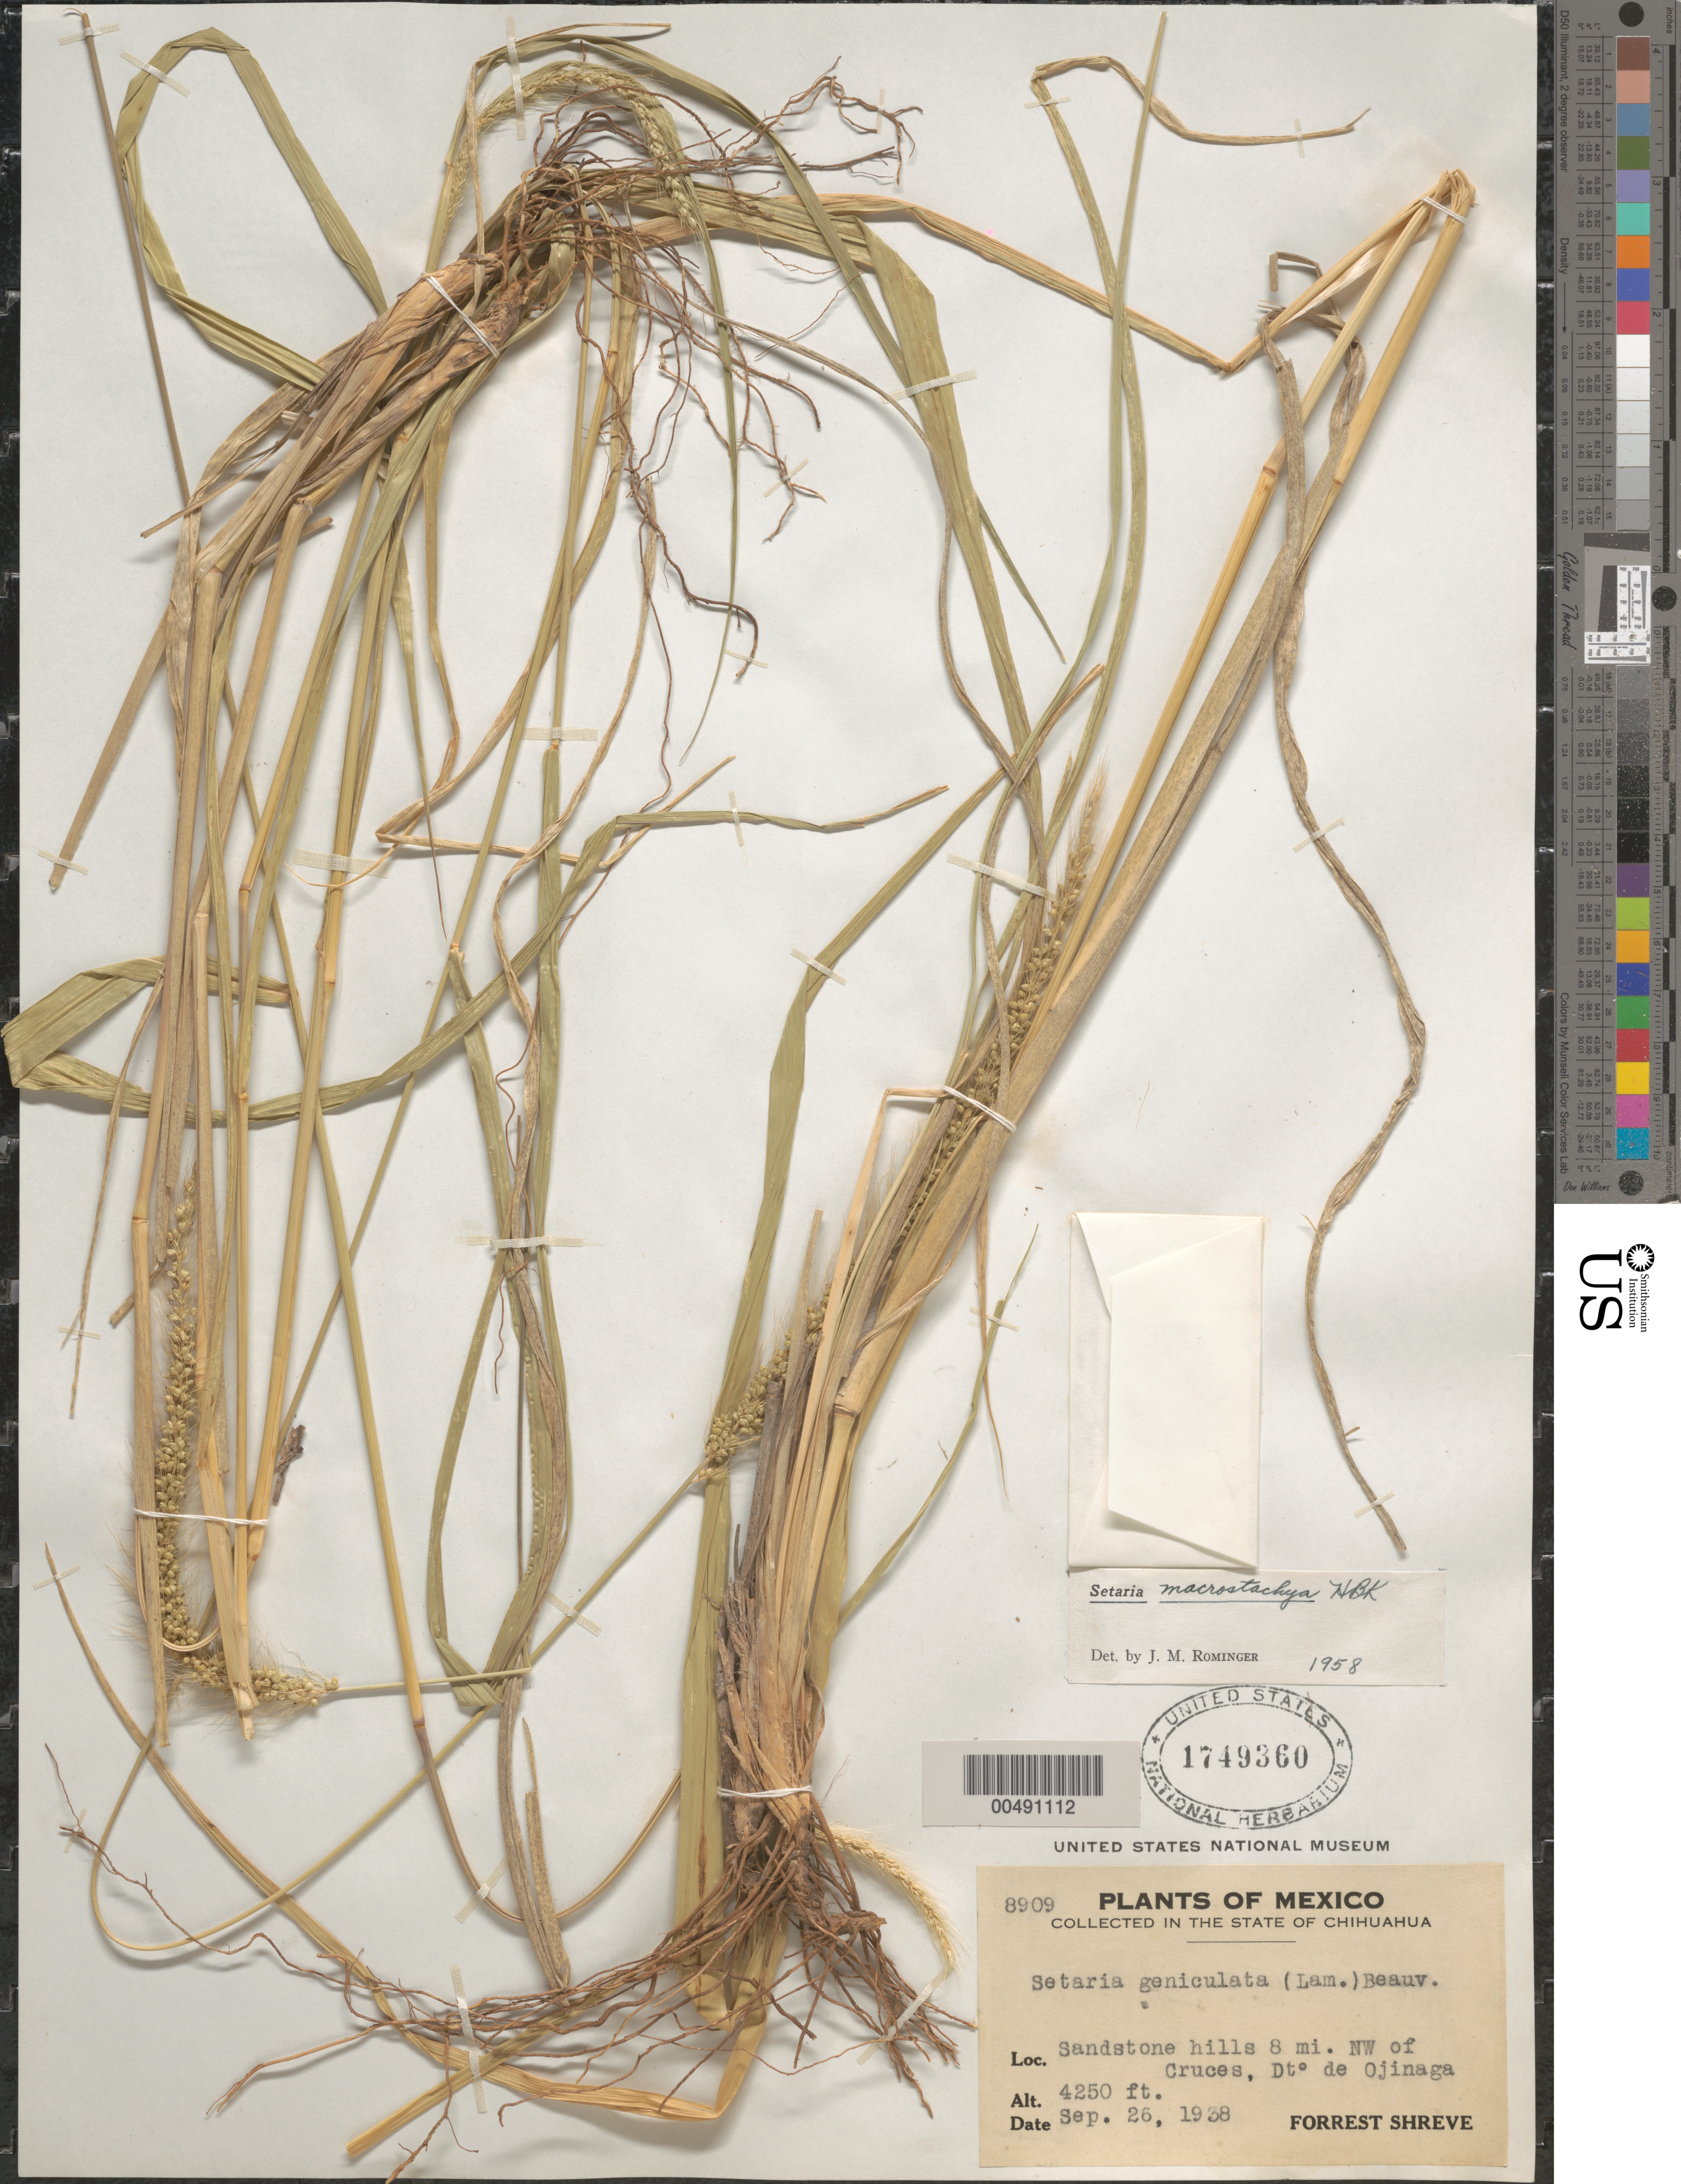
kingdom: Plantae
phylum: Tracheophyta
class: Liliopsida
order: Poales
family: Poaceae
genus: Setaria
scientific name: Setaria macrostachya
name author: Kunth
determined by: Rominger, J. M.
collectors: F. Shreve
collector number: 8909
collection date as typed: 26 Sep 1938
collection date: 1938-09-26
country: Mexico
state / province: Chihuahua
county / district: Ojinaga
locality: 8 mi NW of Cruces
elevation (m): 1295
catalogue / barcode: US 1749360